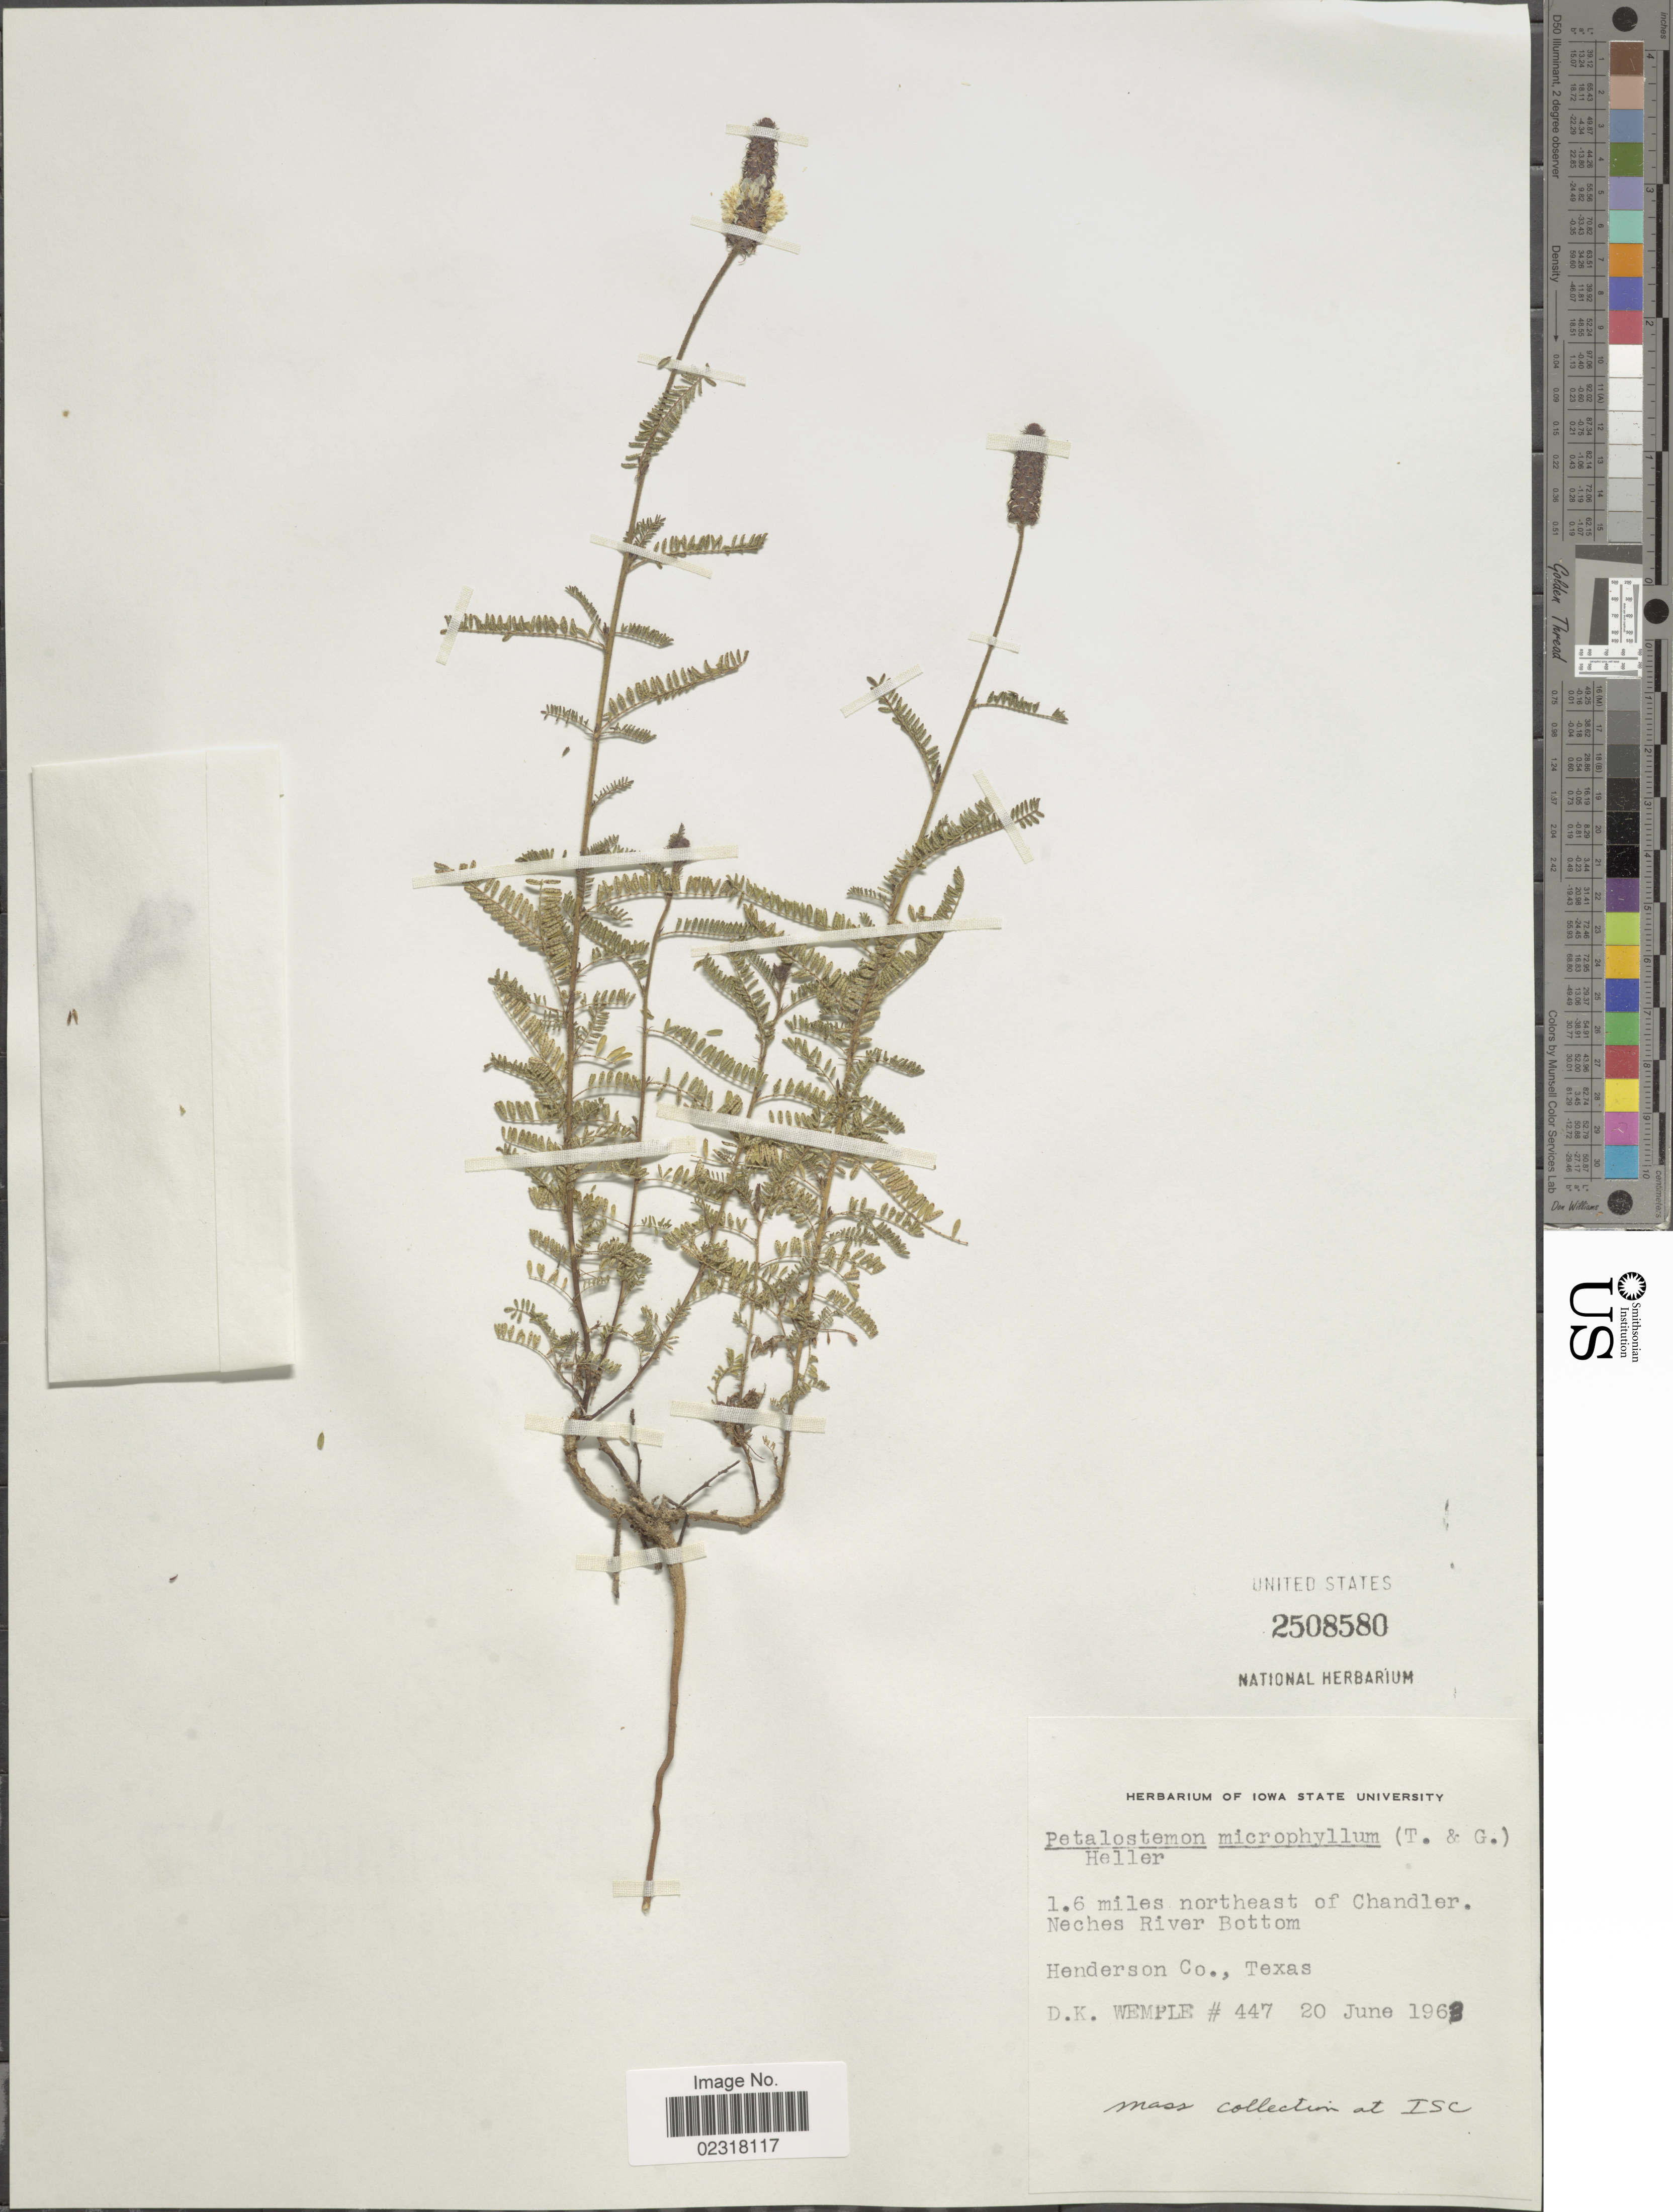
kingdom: Plantae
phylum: Tracheophyta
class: Magnoliopsida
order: Fabales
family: Fabaceae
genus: Dalea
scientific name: Dalea phleoides var. microphylla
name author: (Torr. & A. Gray) Barneby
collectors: D. Wemple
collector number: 447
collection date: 1963-06-20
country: United States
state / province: Texas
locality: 1.6 miles northeast of Chandler, Neches River bottom, Henderson Co.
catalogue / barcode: US 2508580